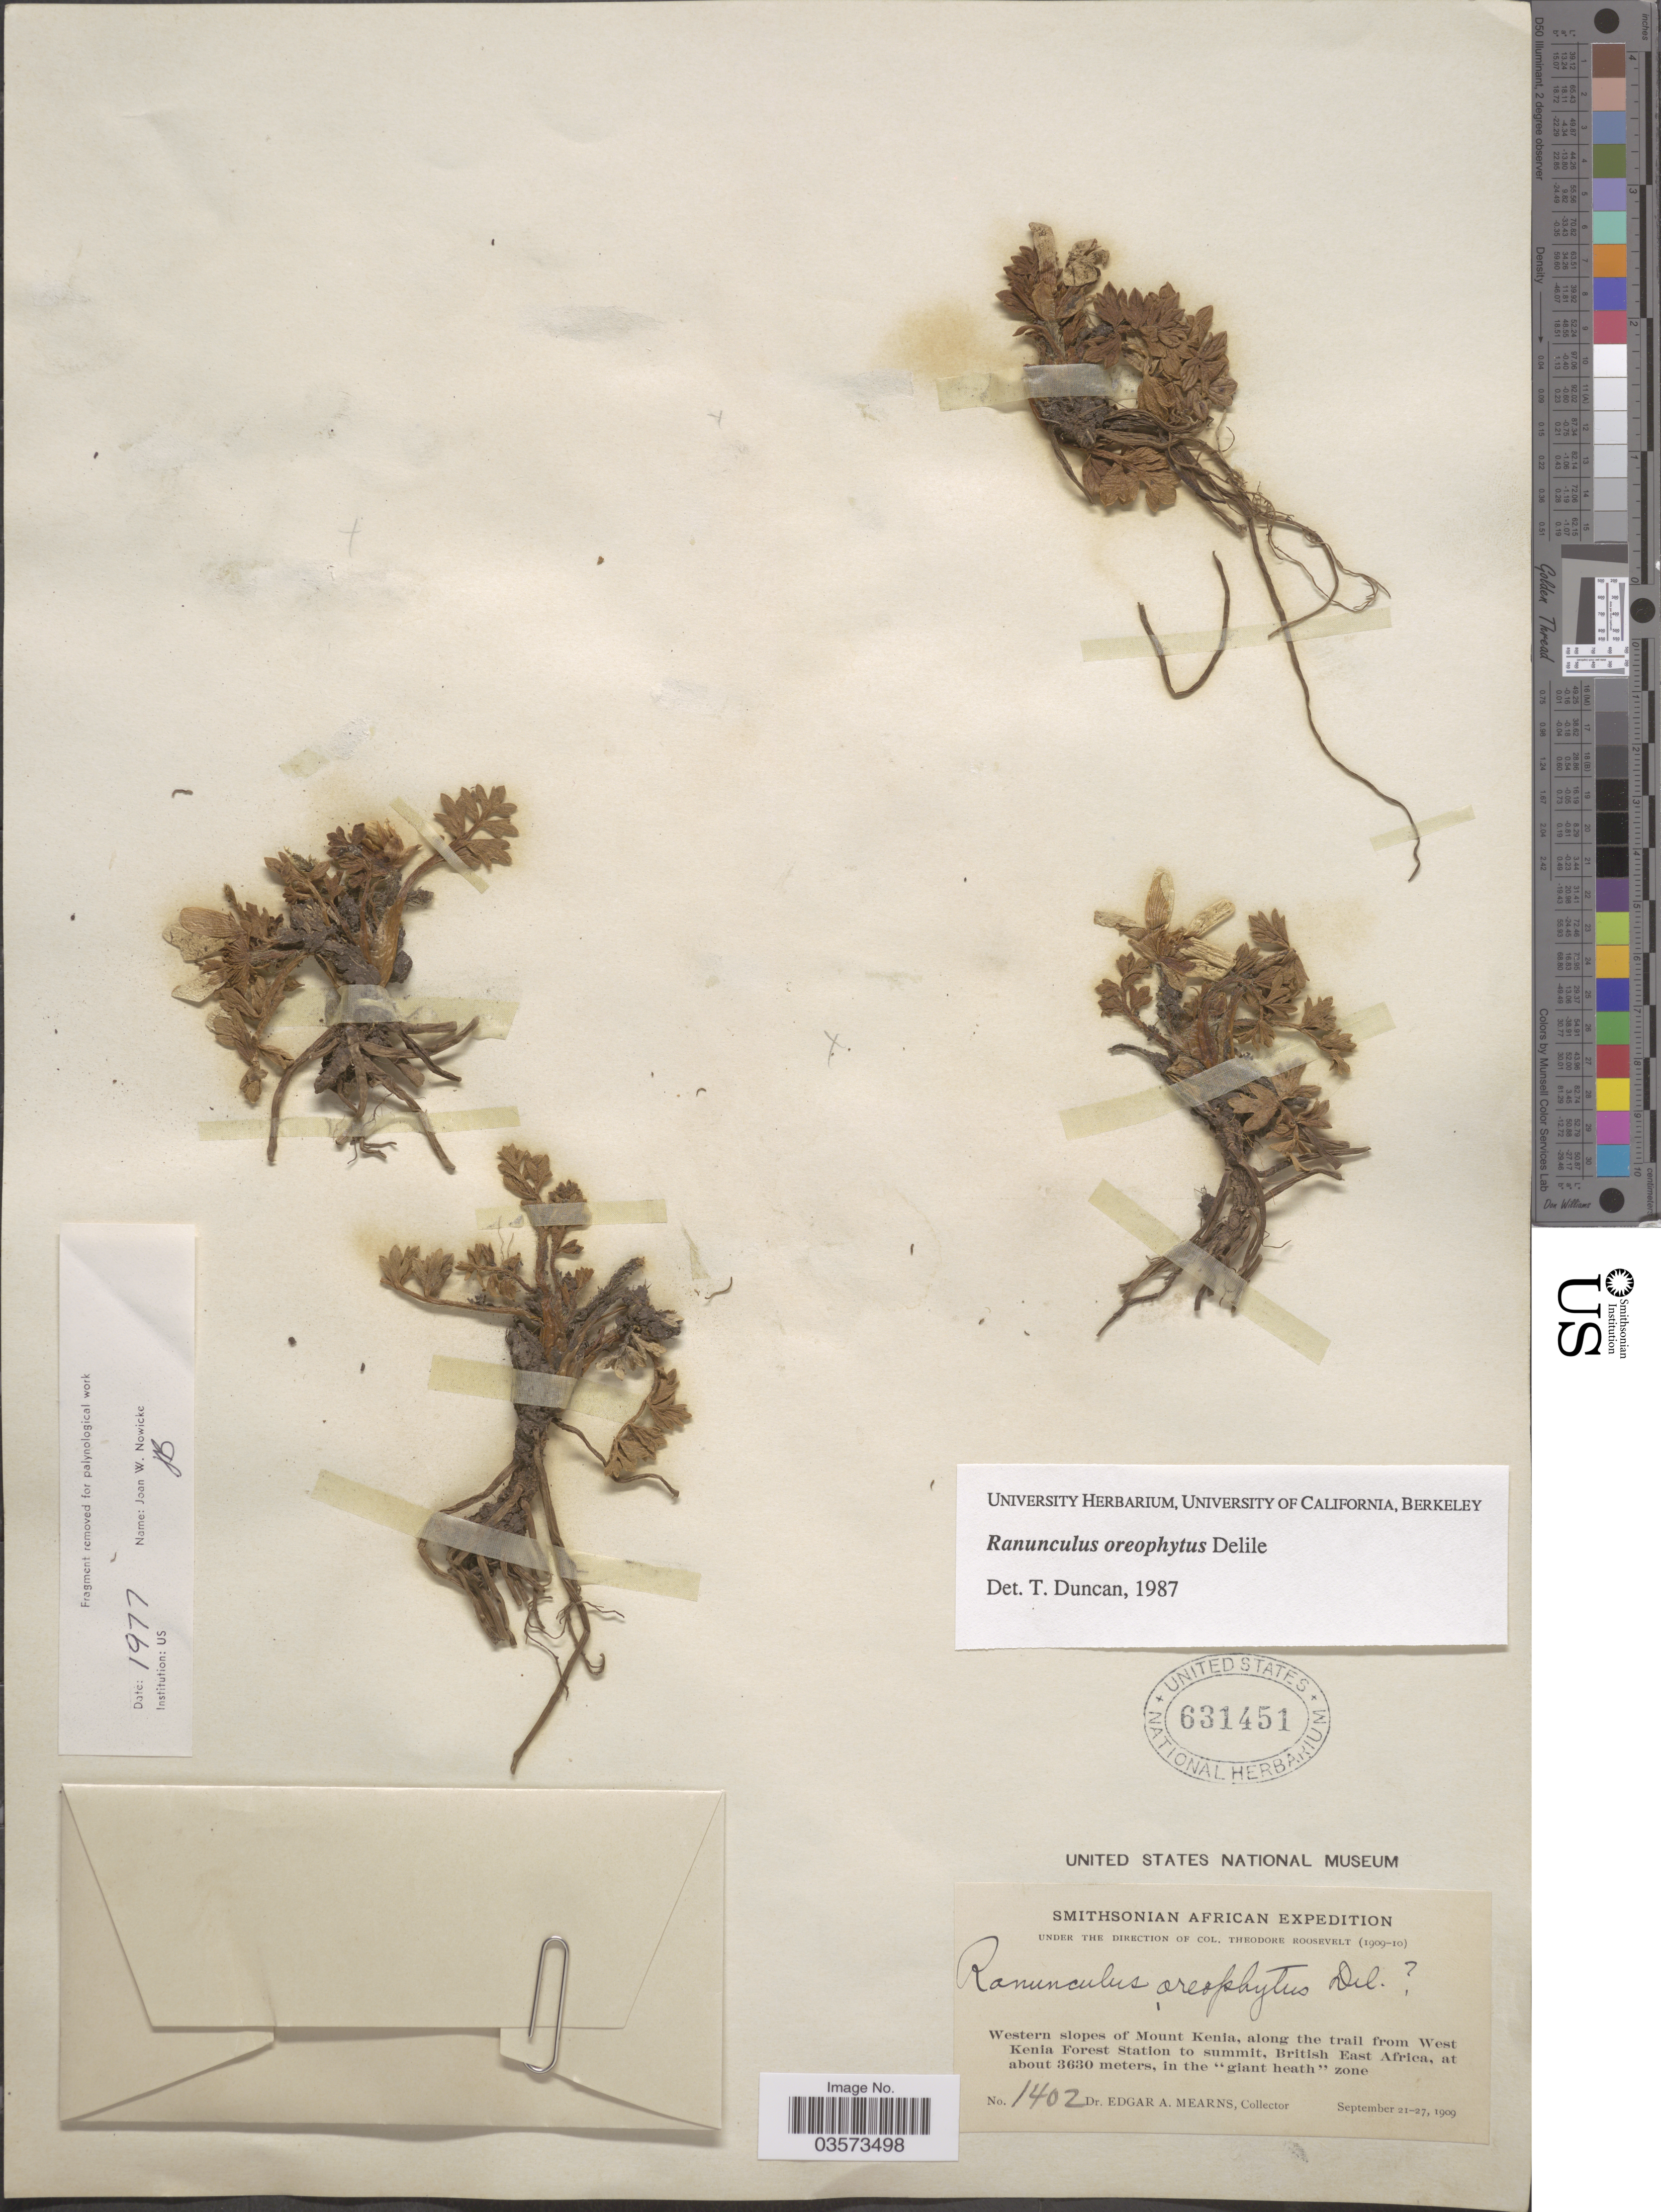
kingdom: Plantae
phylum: Tracheophyta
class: Magnoliopsida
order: Ranunculales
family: Ranunculaceae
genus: Ranunculus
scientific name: Ranunculus orerophytus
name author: Delile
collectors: E. A. Mearns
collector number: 1402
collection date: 1909-09-21/1909-09-27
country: Kenya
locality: Western slopes of Mount Kenia, along the trail from West Kenia Forest Station to summit, British East Africa, in the "giant heath" zone.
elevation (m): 3630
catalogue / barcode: US 631451